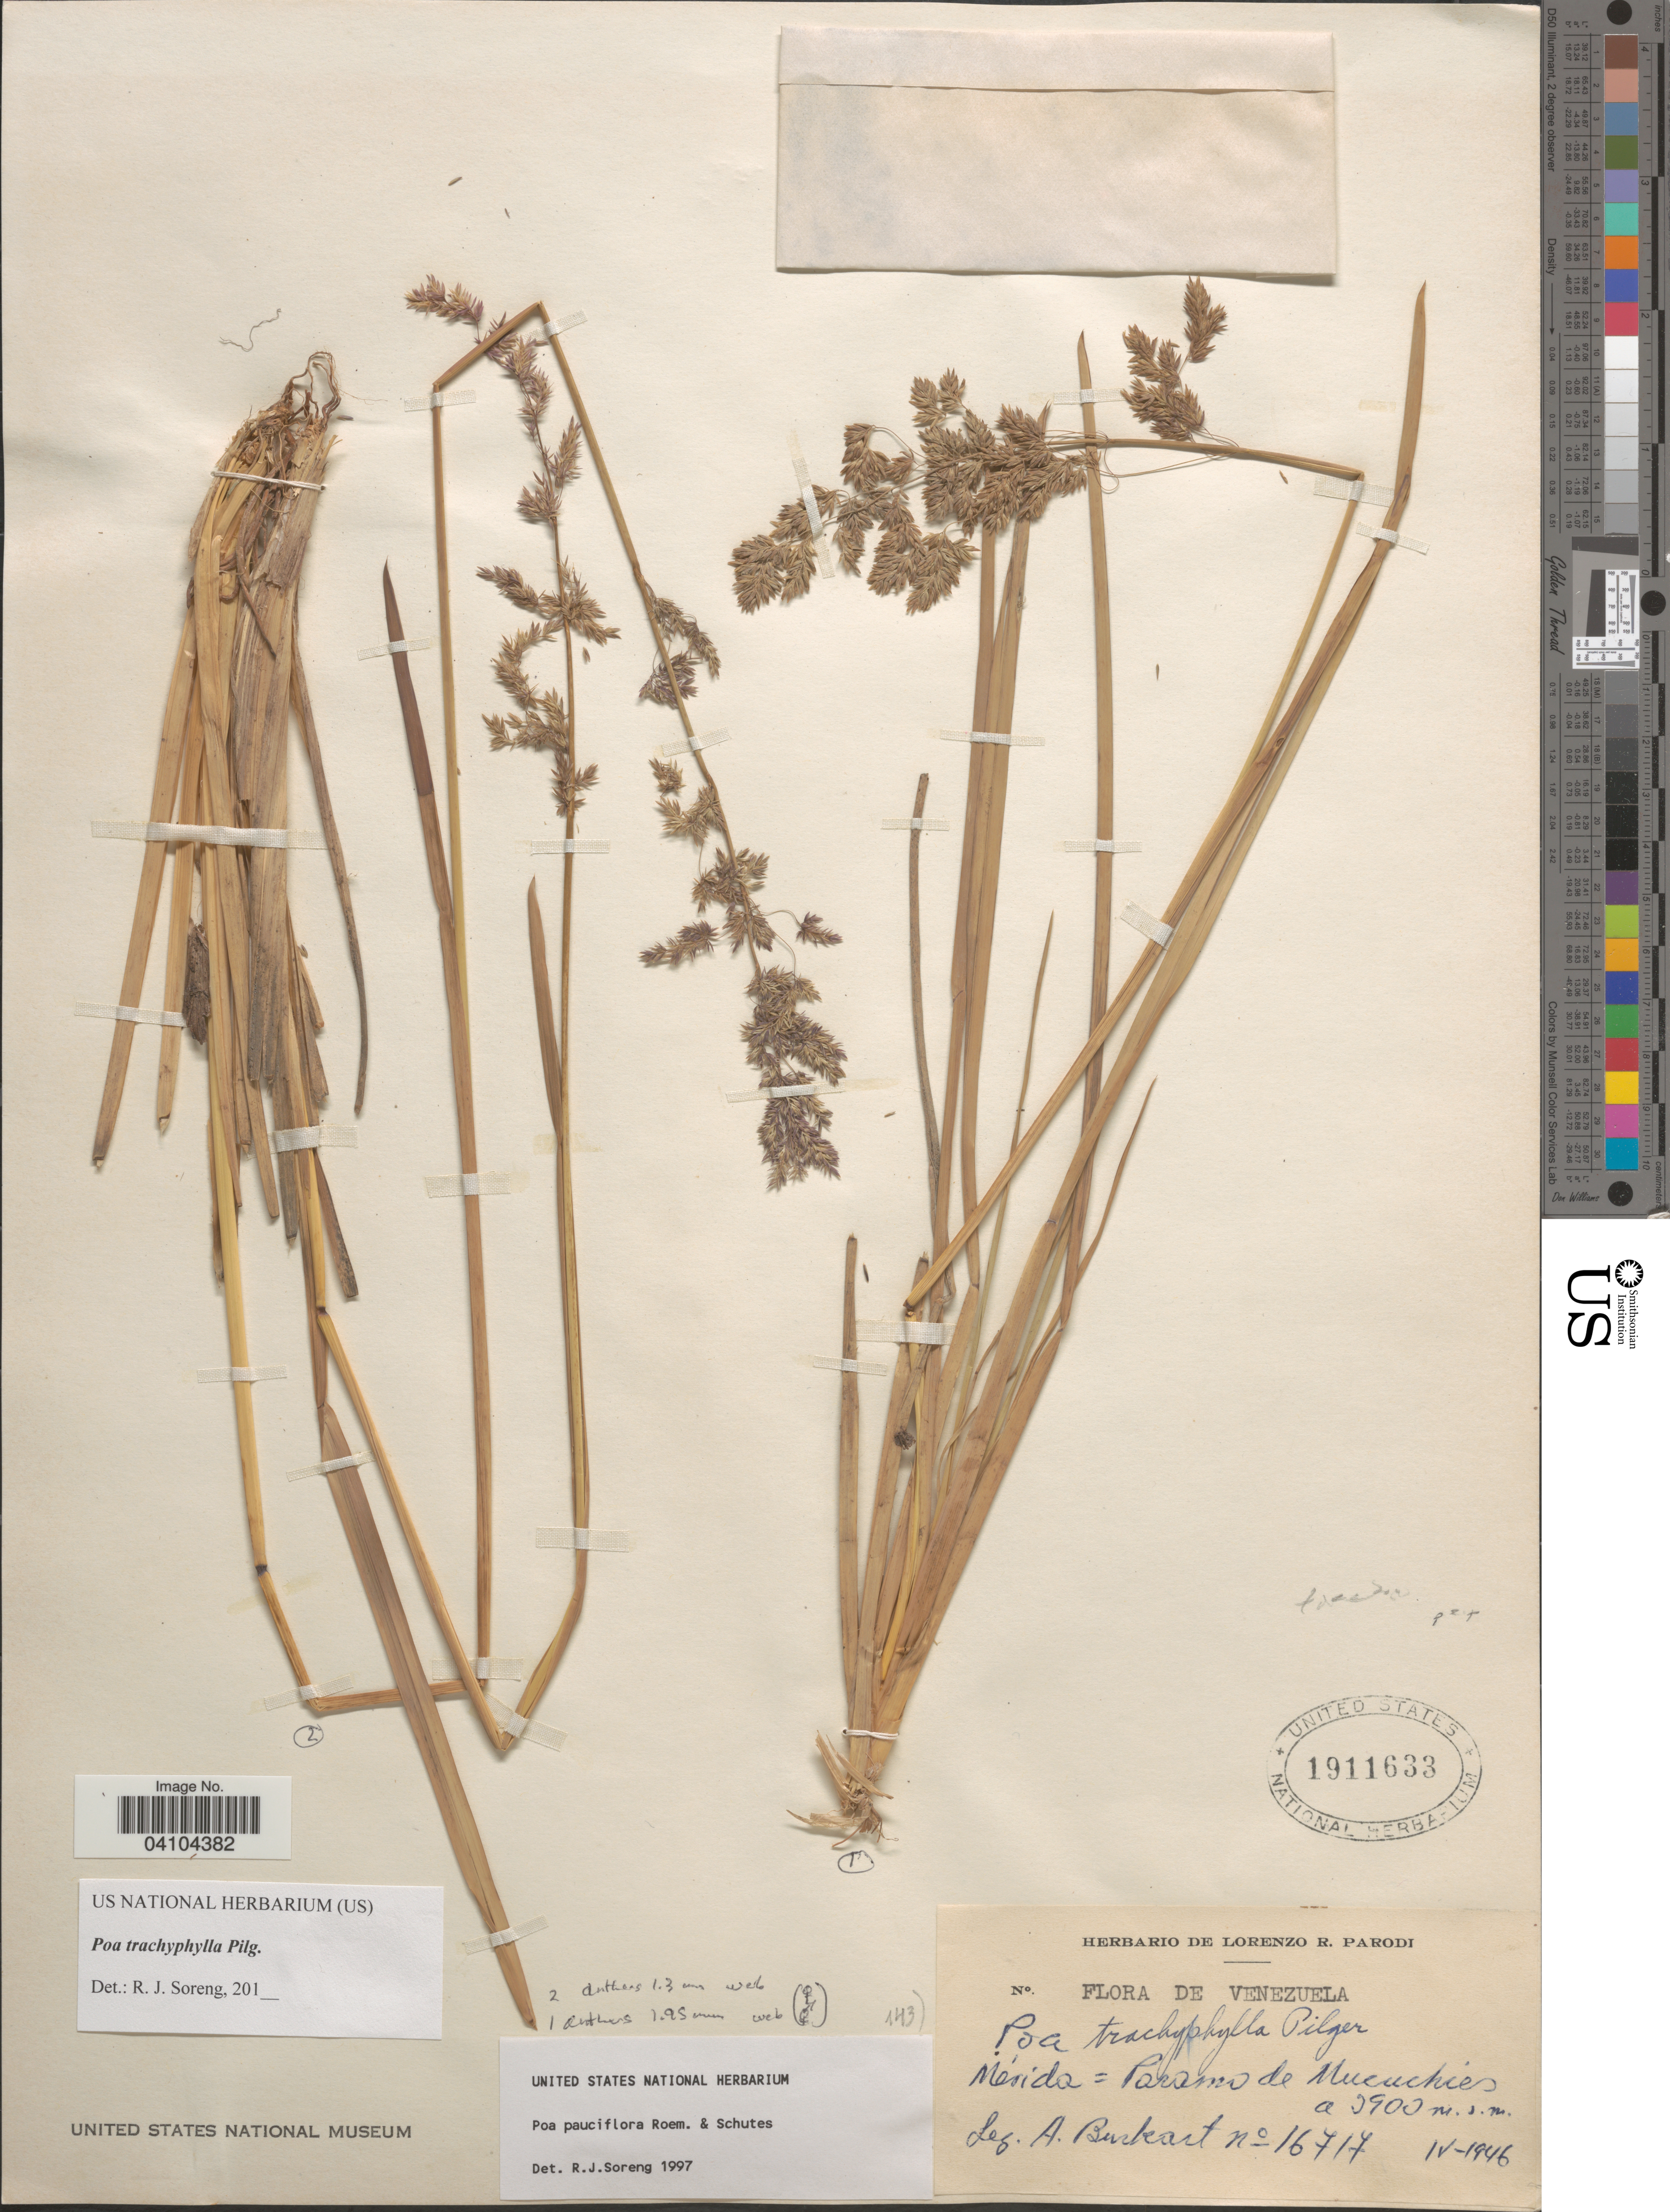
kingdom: Plantae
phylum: Tracheophyta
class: Liliopsida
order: Poales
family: Poaceae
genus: Poa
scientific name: Poa trachyphylla Hack., nom. illeg.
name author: Hack.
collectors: A. E. Burkart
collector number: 16717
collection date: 1946-04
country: Venezuela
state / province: Merida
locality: Paramo de Mucuchies.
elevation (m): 3900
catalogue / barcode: US 1911633